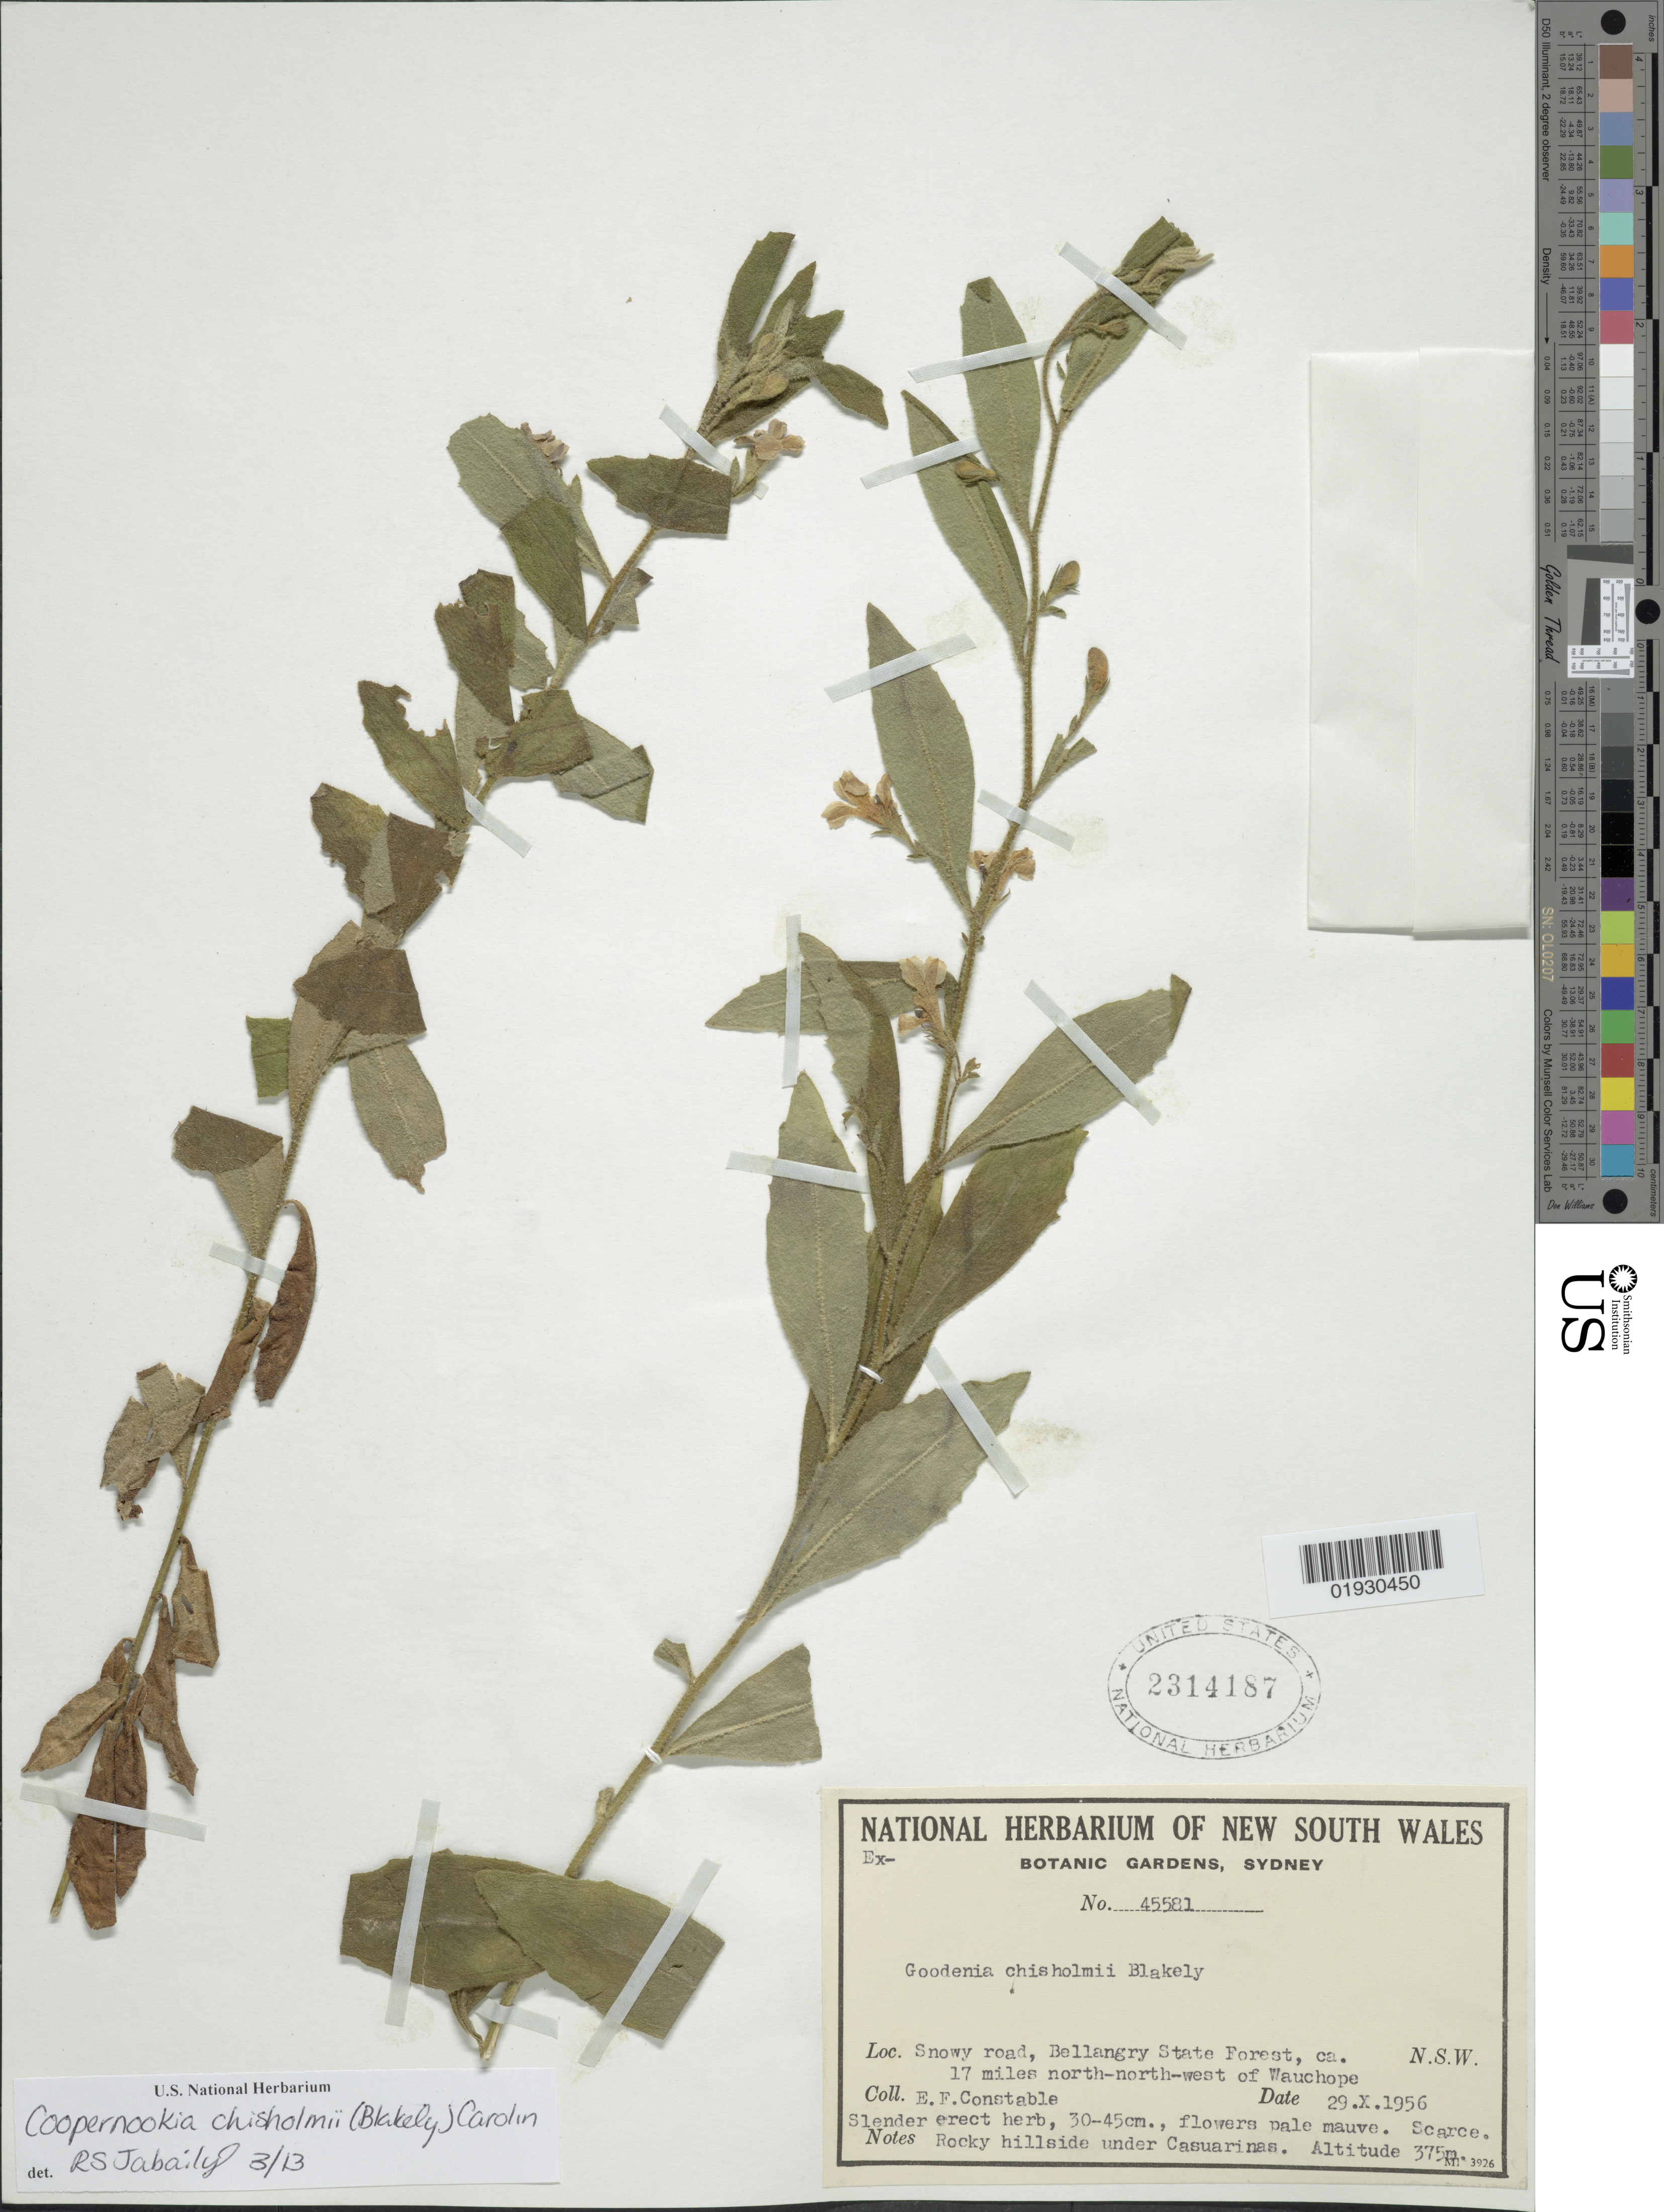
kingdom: Plantae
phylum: Tracheophyta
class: Magnoliopsida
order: Asterales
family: Goodeniaceae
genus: Coopernookia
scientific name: Coopernookia chisholmii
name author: (Blakely) Carolin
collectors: E. F. Constable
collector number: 45581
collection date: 1956-10-29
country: Australia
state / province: New South Wales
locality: Snowy road, Bellangry State Forest, ca. 17 miles north-north-west of Wauchope. N.S.W.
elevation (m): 375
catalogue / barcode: US 2314187